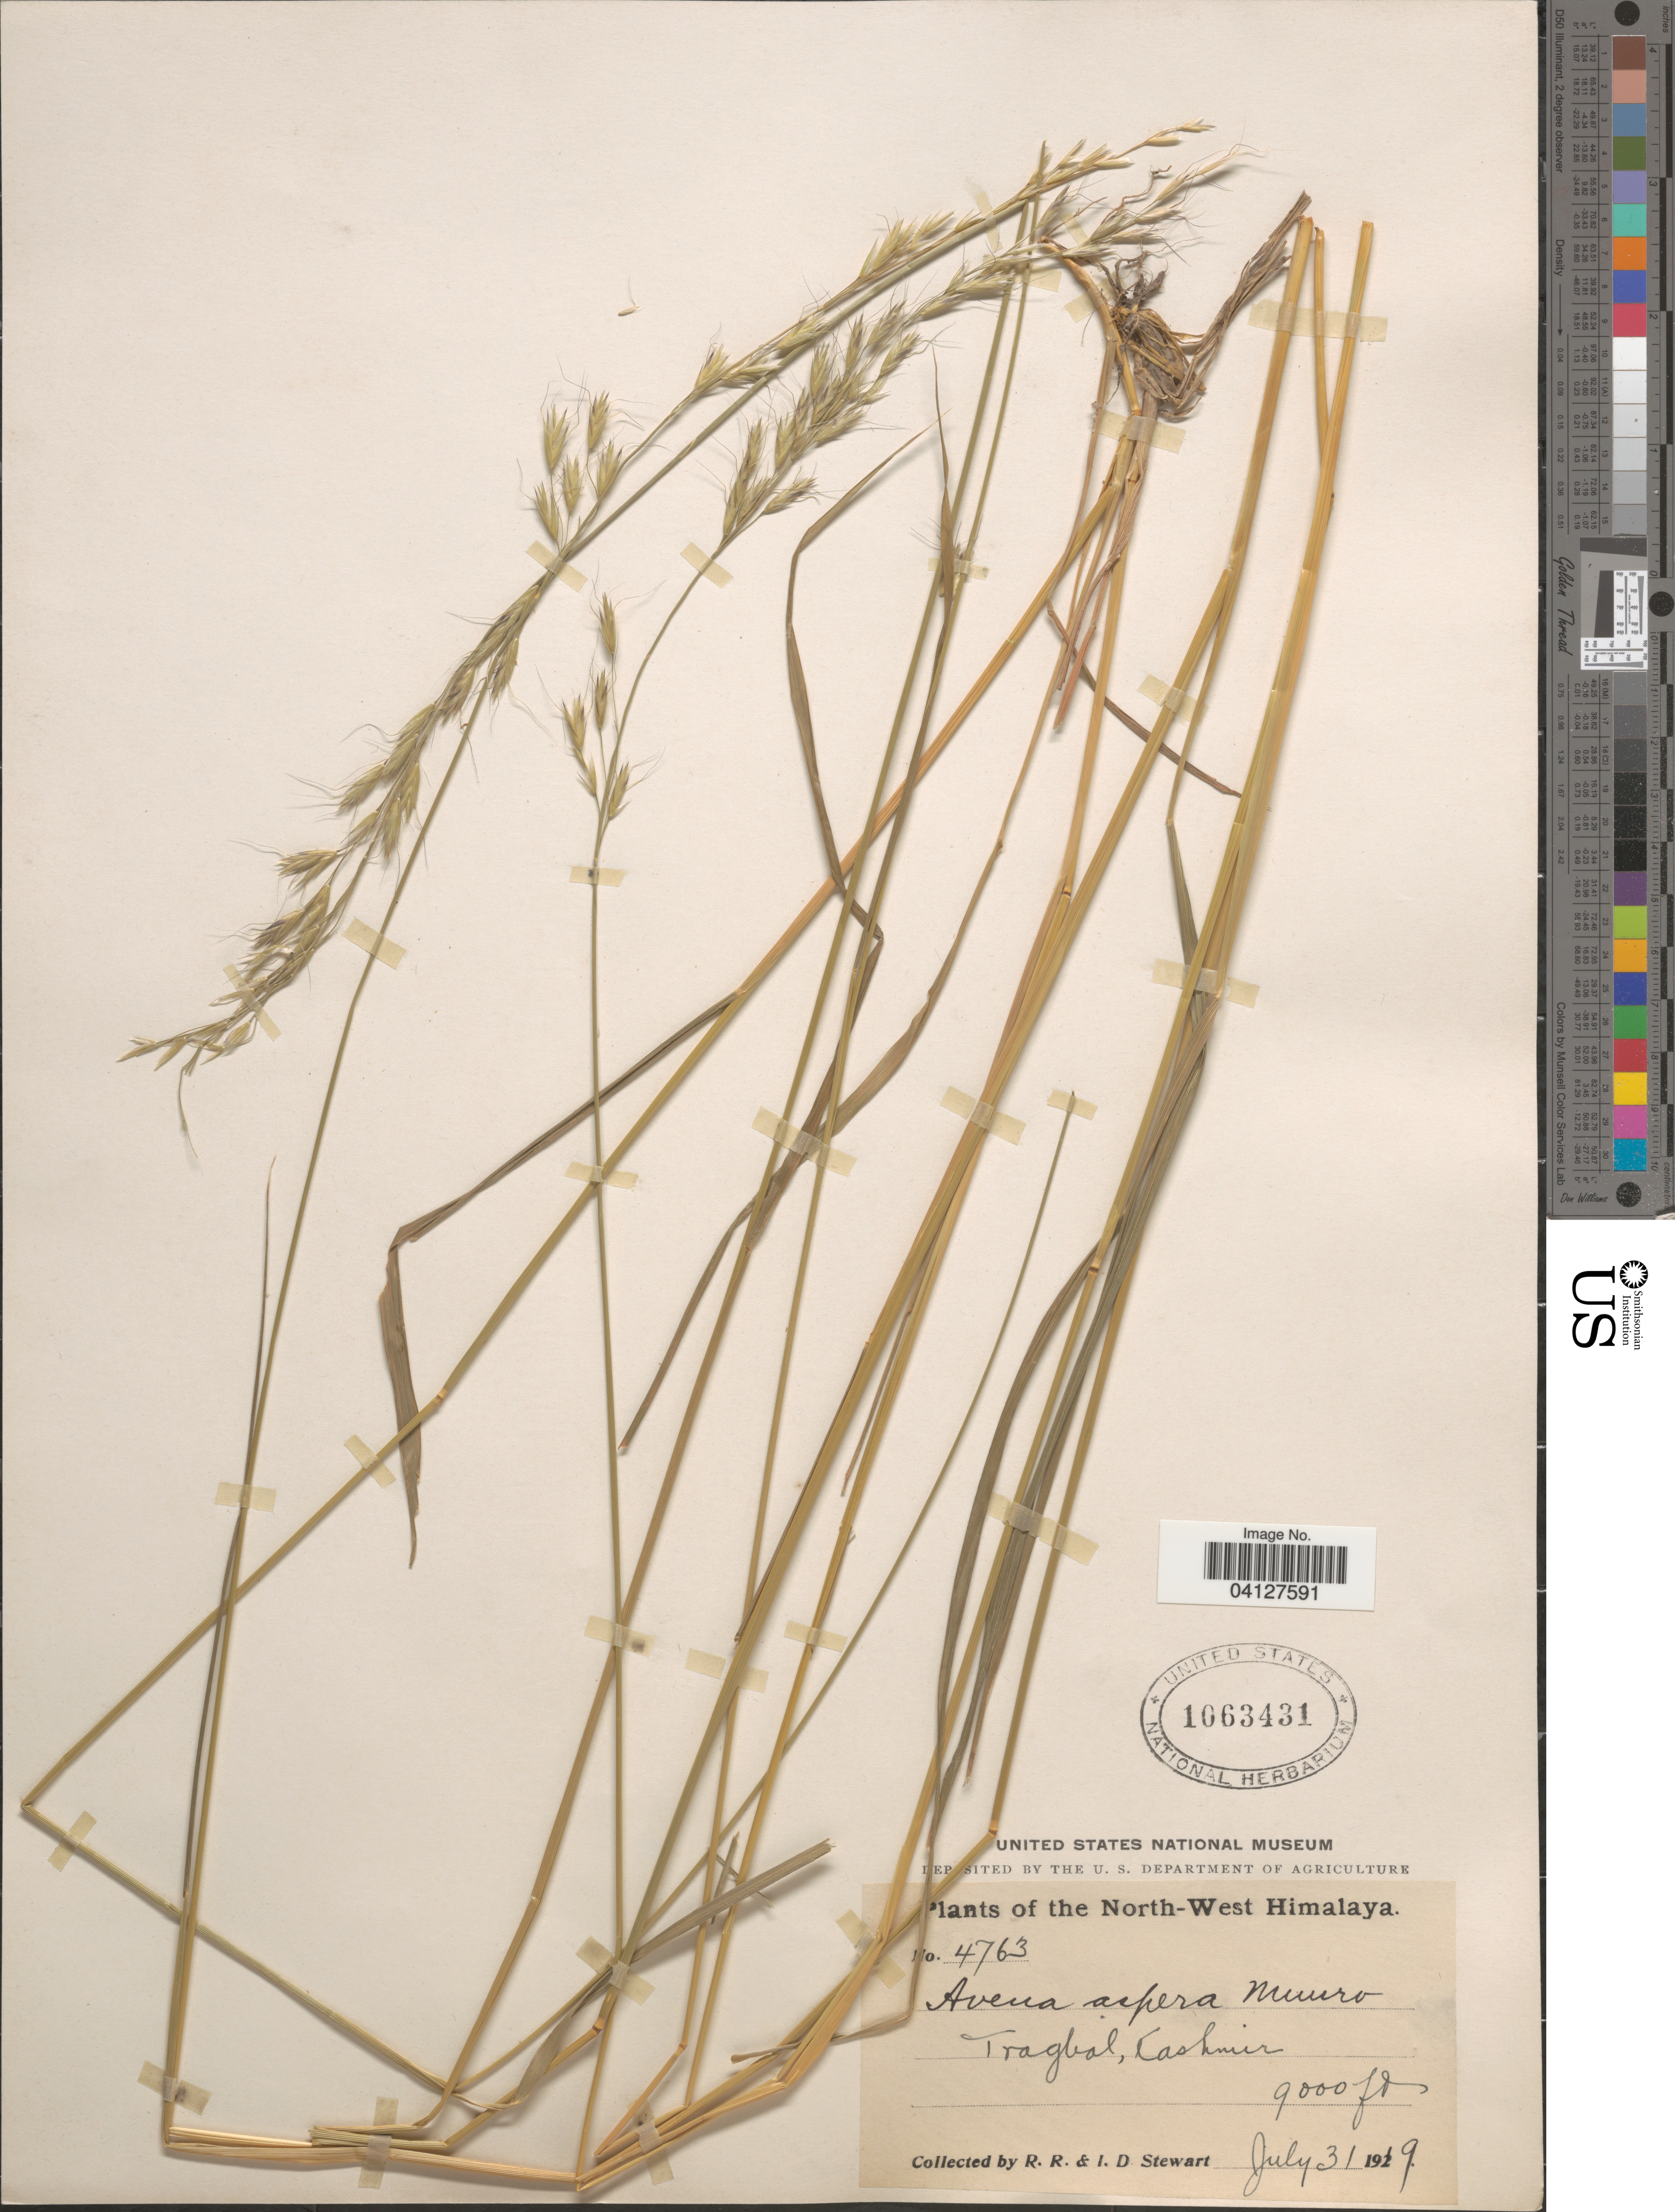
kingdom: Plantae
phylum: Tracheophyta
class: Liliopsida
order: Poales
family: Poaceae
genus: Avena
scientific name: Avena aspera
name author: Munro ex Thwaites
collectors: R. Stewart & I. Stewart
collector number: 4763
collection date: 1919-07-31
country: India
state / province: Jammu and Kashmir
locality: North-West Himalaya. Tragbal, Kashmir.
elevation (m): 2743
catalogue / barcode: US 1063431